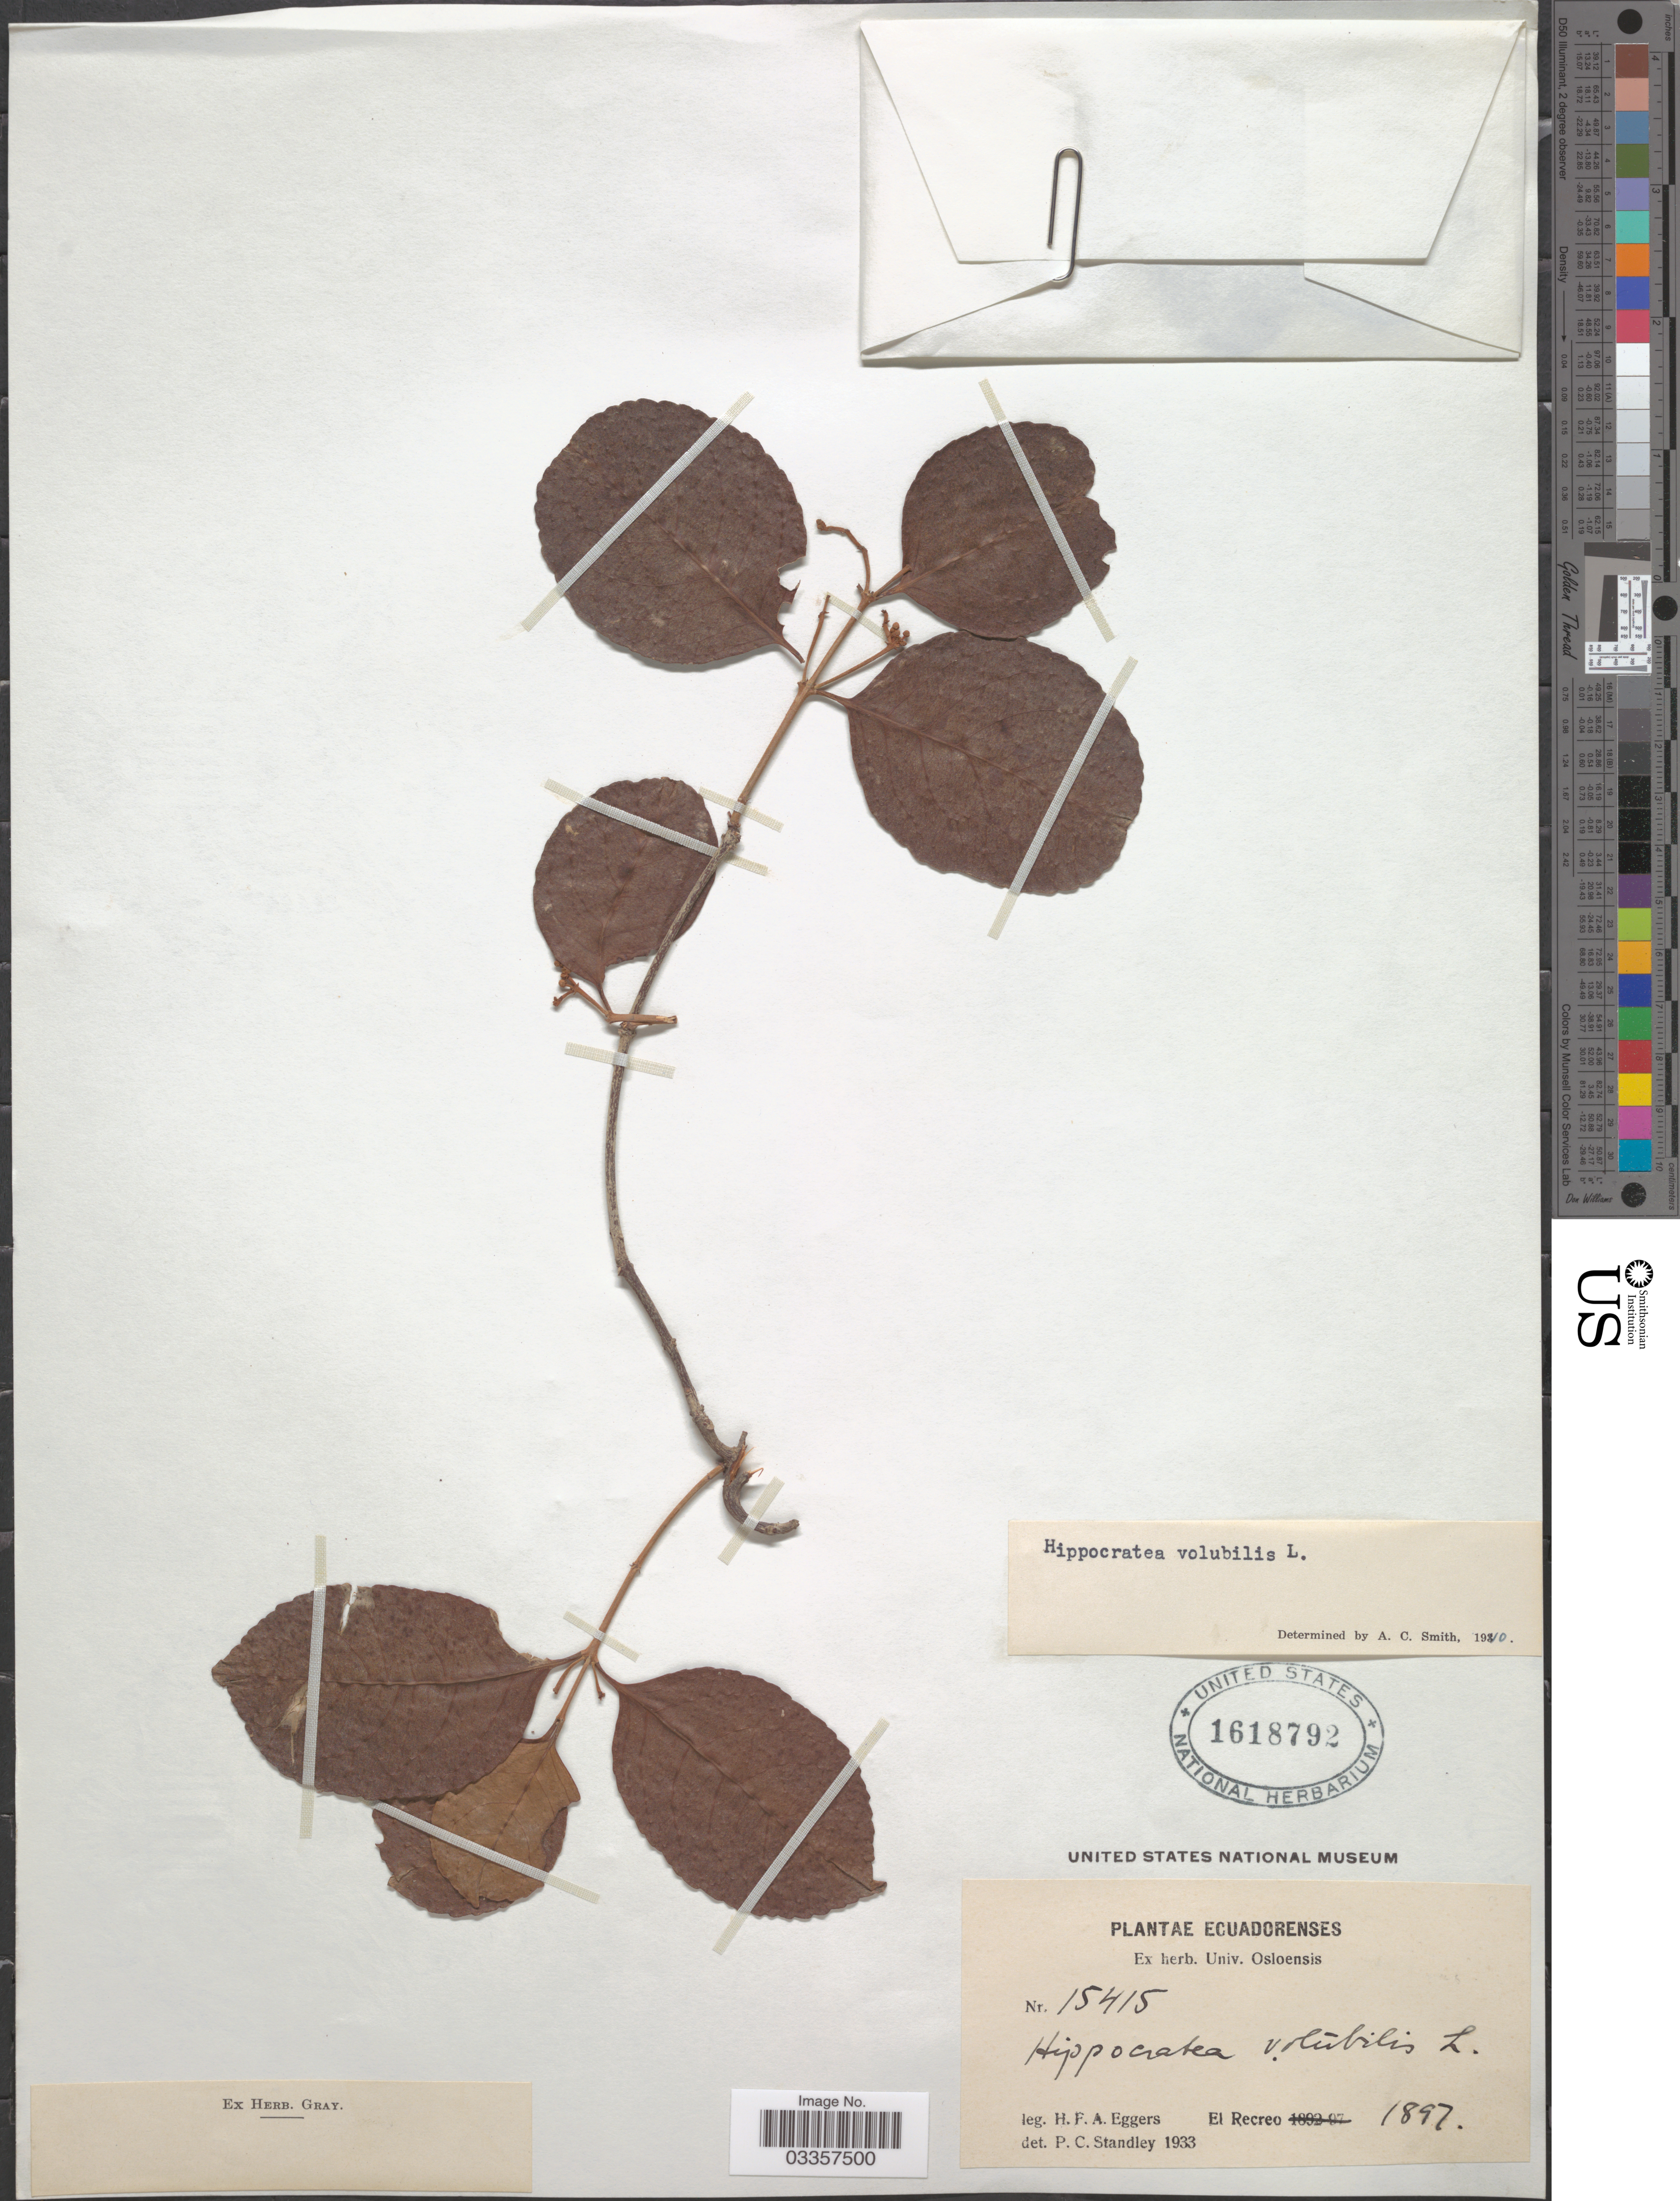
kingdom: Plantae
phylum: Tracheophyta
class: Magnoliopsida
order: Celastrales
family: Celastraceae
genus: Hippocratea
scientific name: Hippocratea volubilis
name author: L.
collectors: H. Eggers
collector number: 15415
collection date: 1897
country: Ecuador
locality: El Recreo.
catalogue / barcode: US 1618792